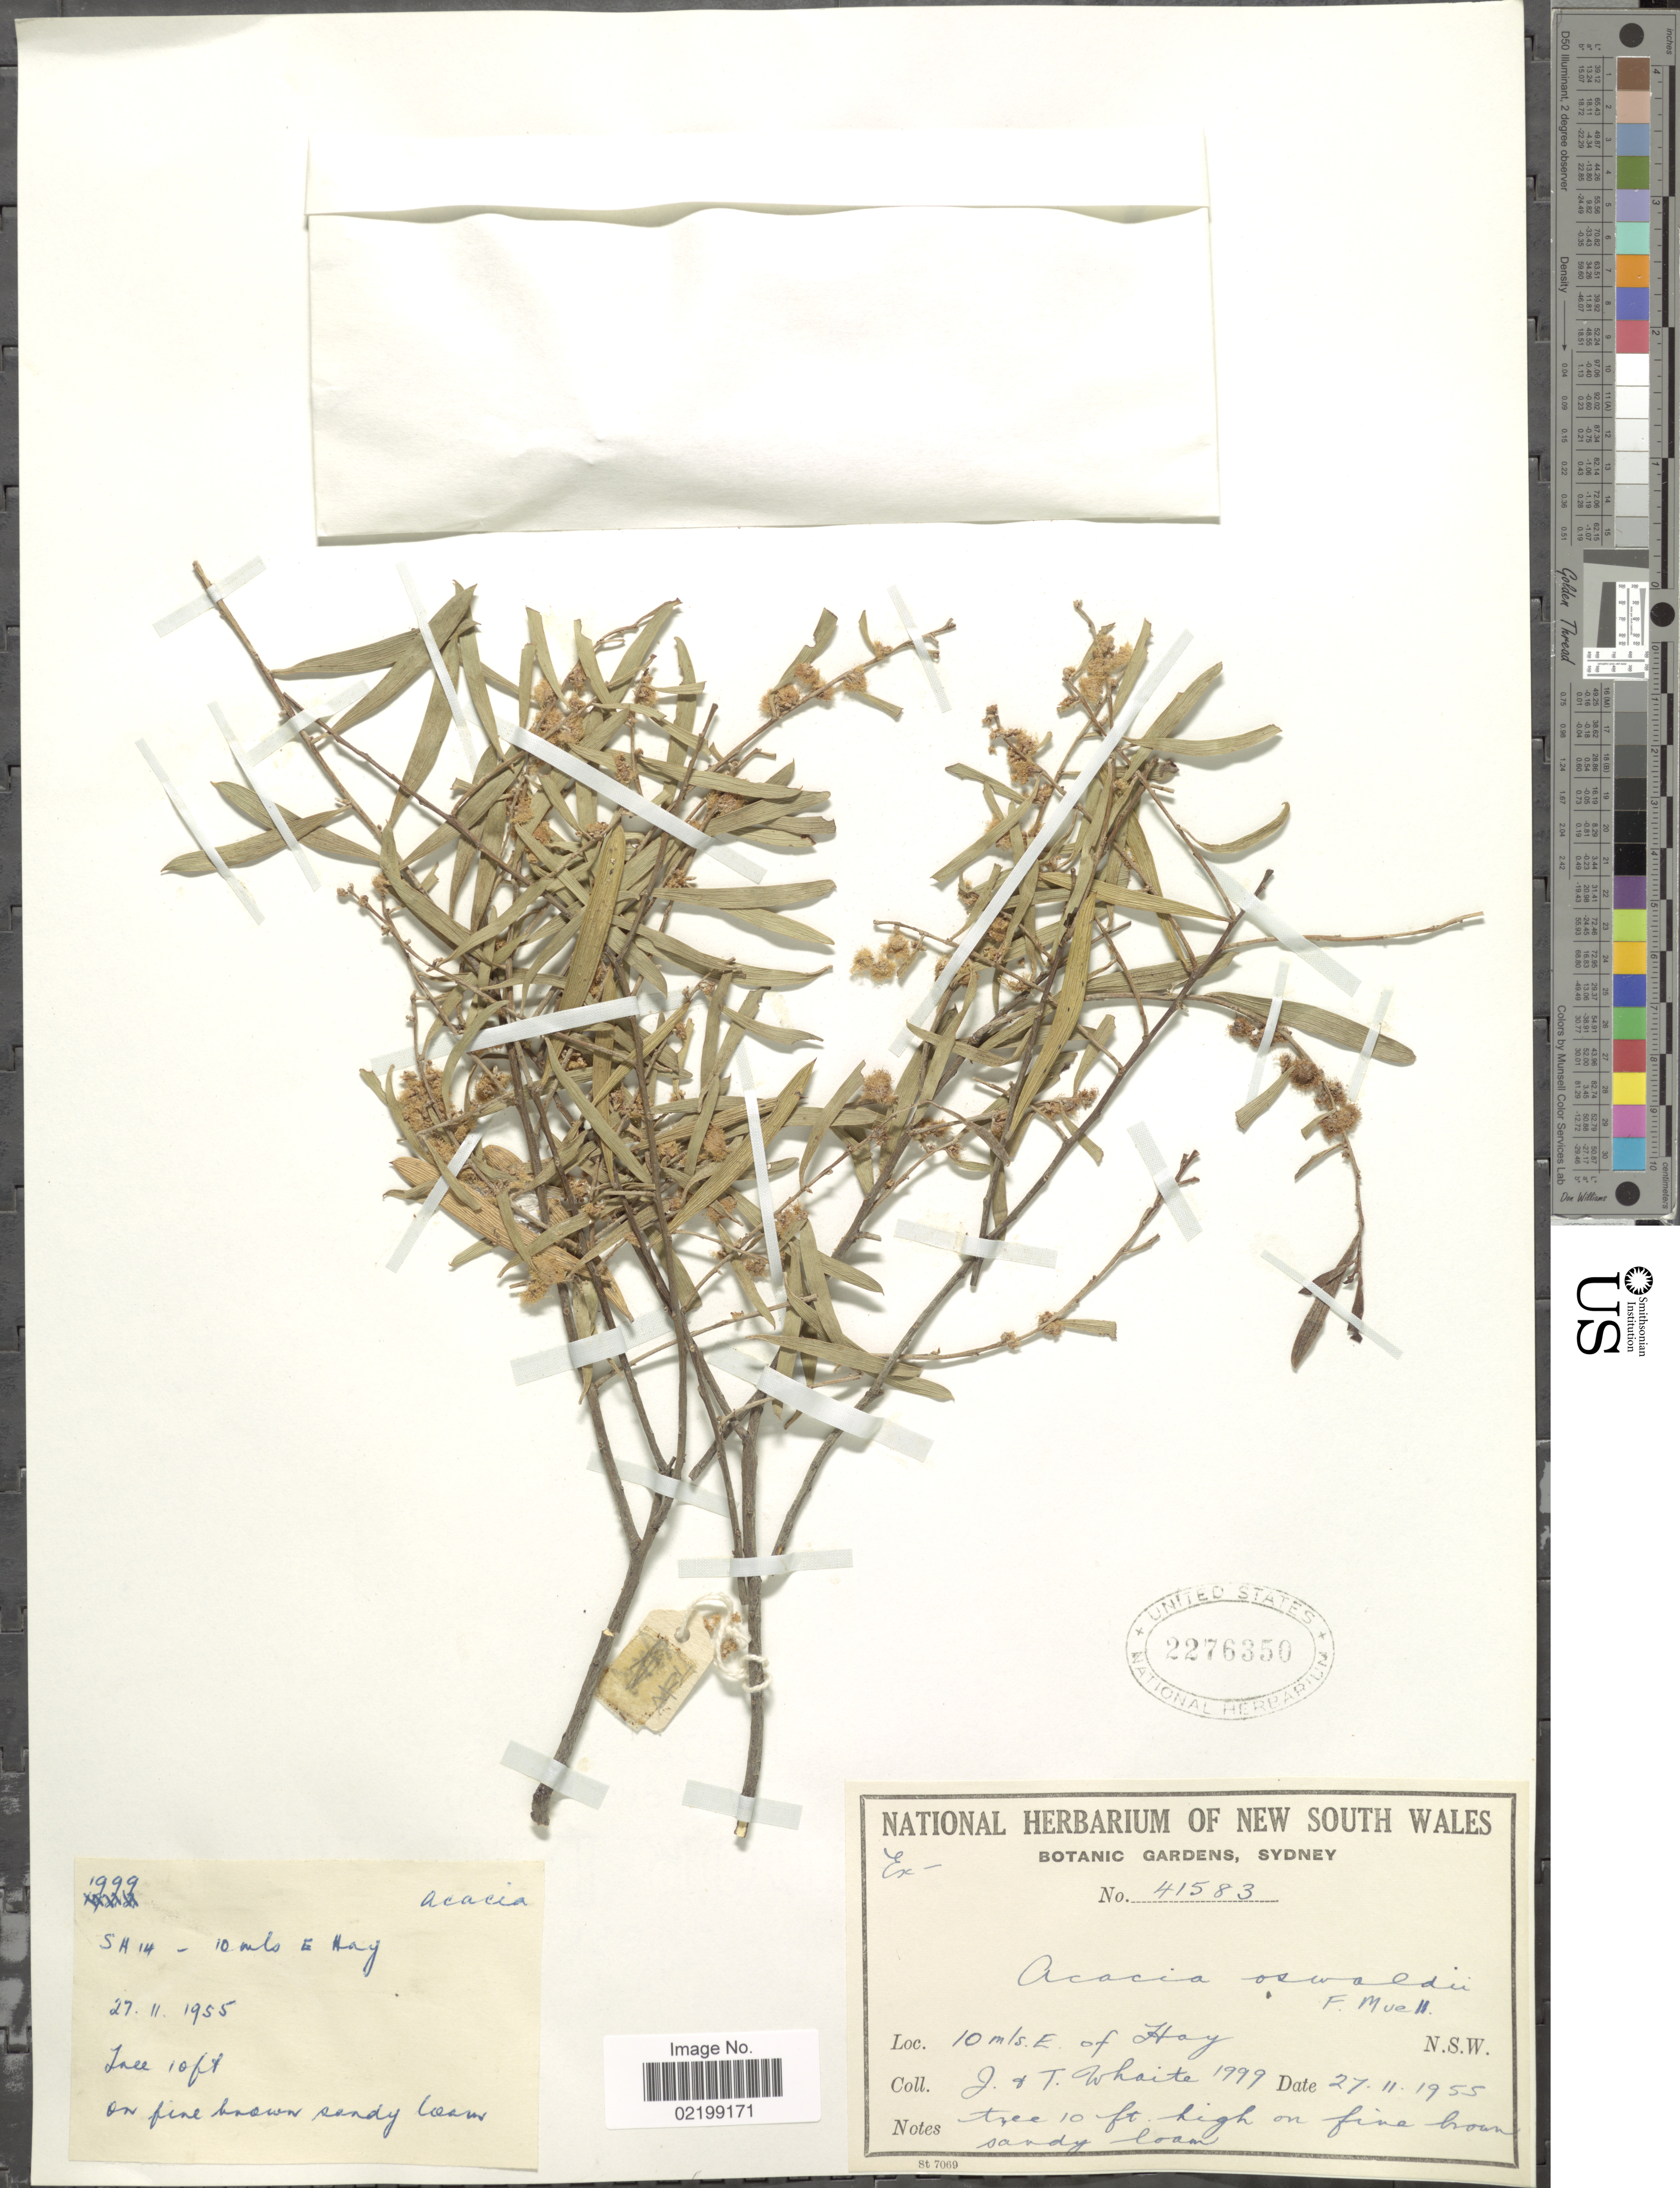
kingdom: Plantae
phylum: Tracheophyta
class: Magnoliopsida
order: Fabales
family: Fabaceae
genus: Acacia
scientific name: Acacia oswaldii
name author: F. Muell.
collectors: J. Whaite & T. Whaite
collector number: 41583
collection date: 1955-11-27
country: Australia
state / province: New South Wales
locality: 10 mi S.E. of Hay, on dfine brown sandy loam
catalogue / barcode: US 2276350